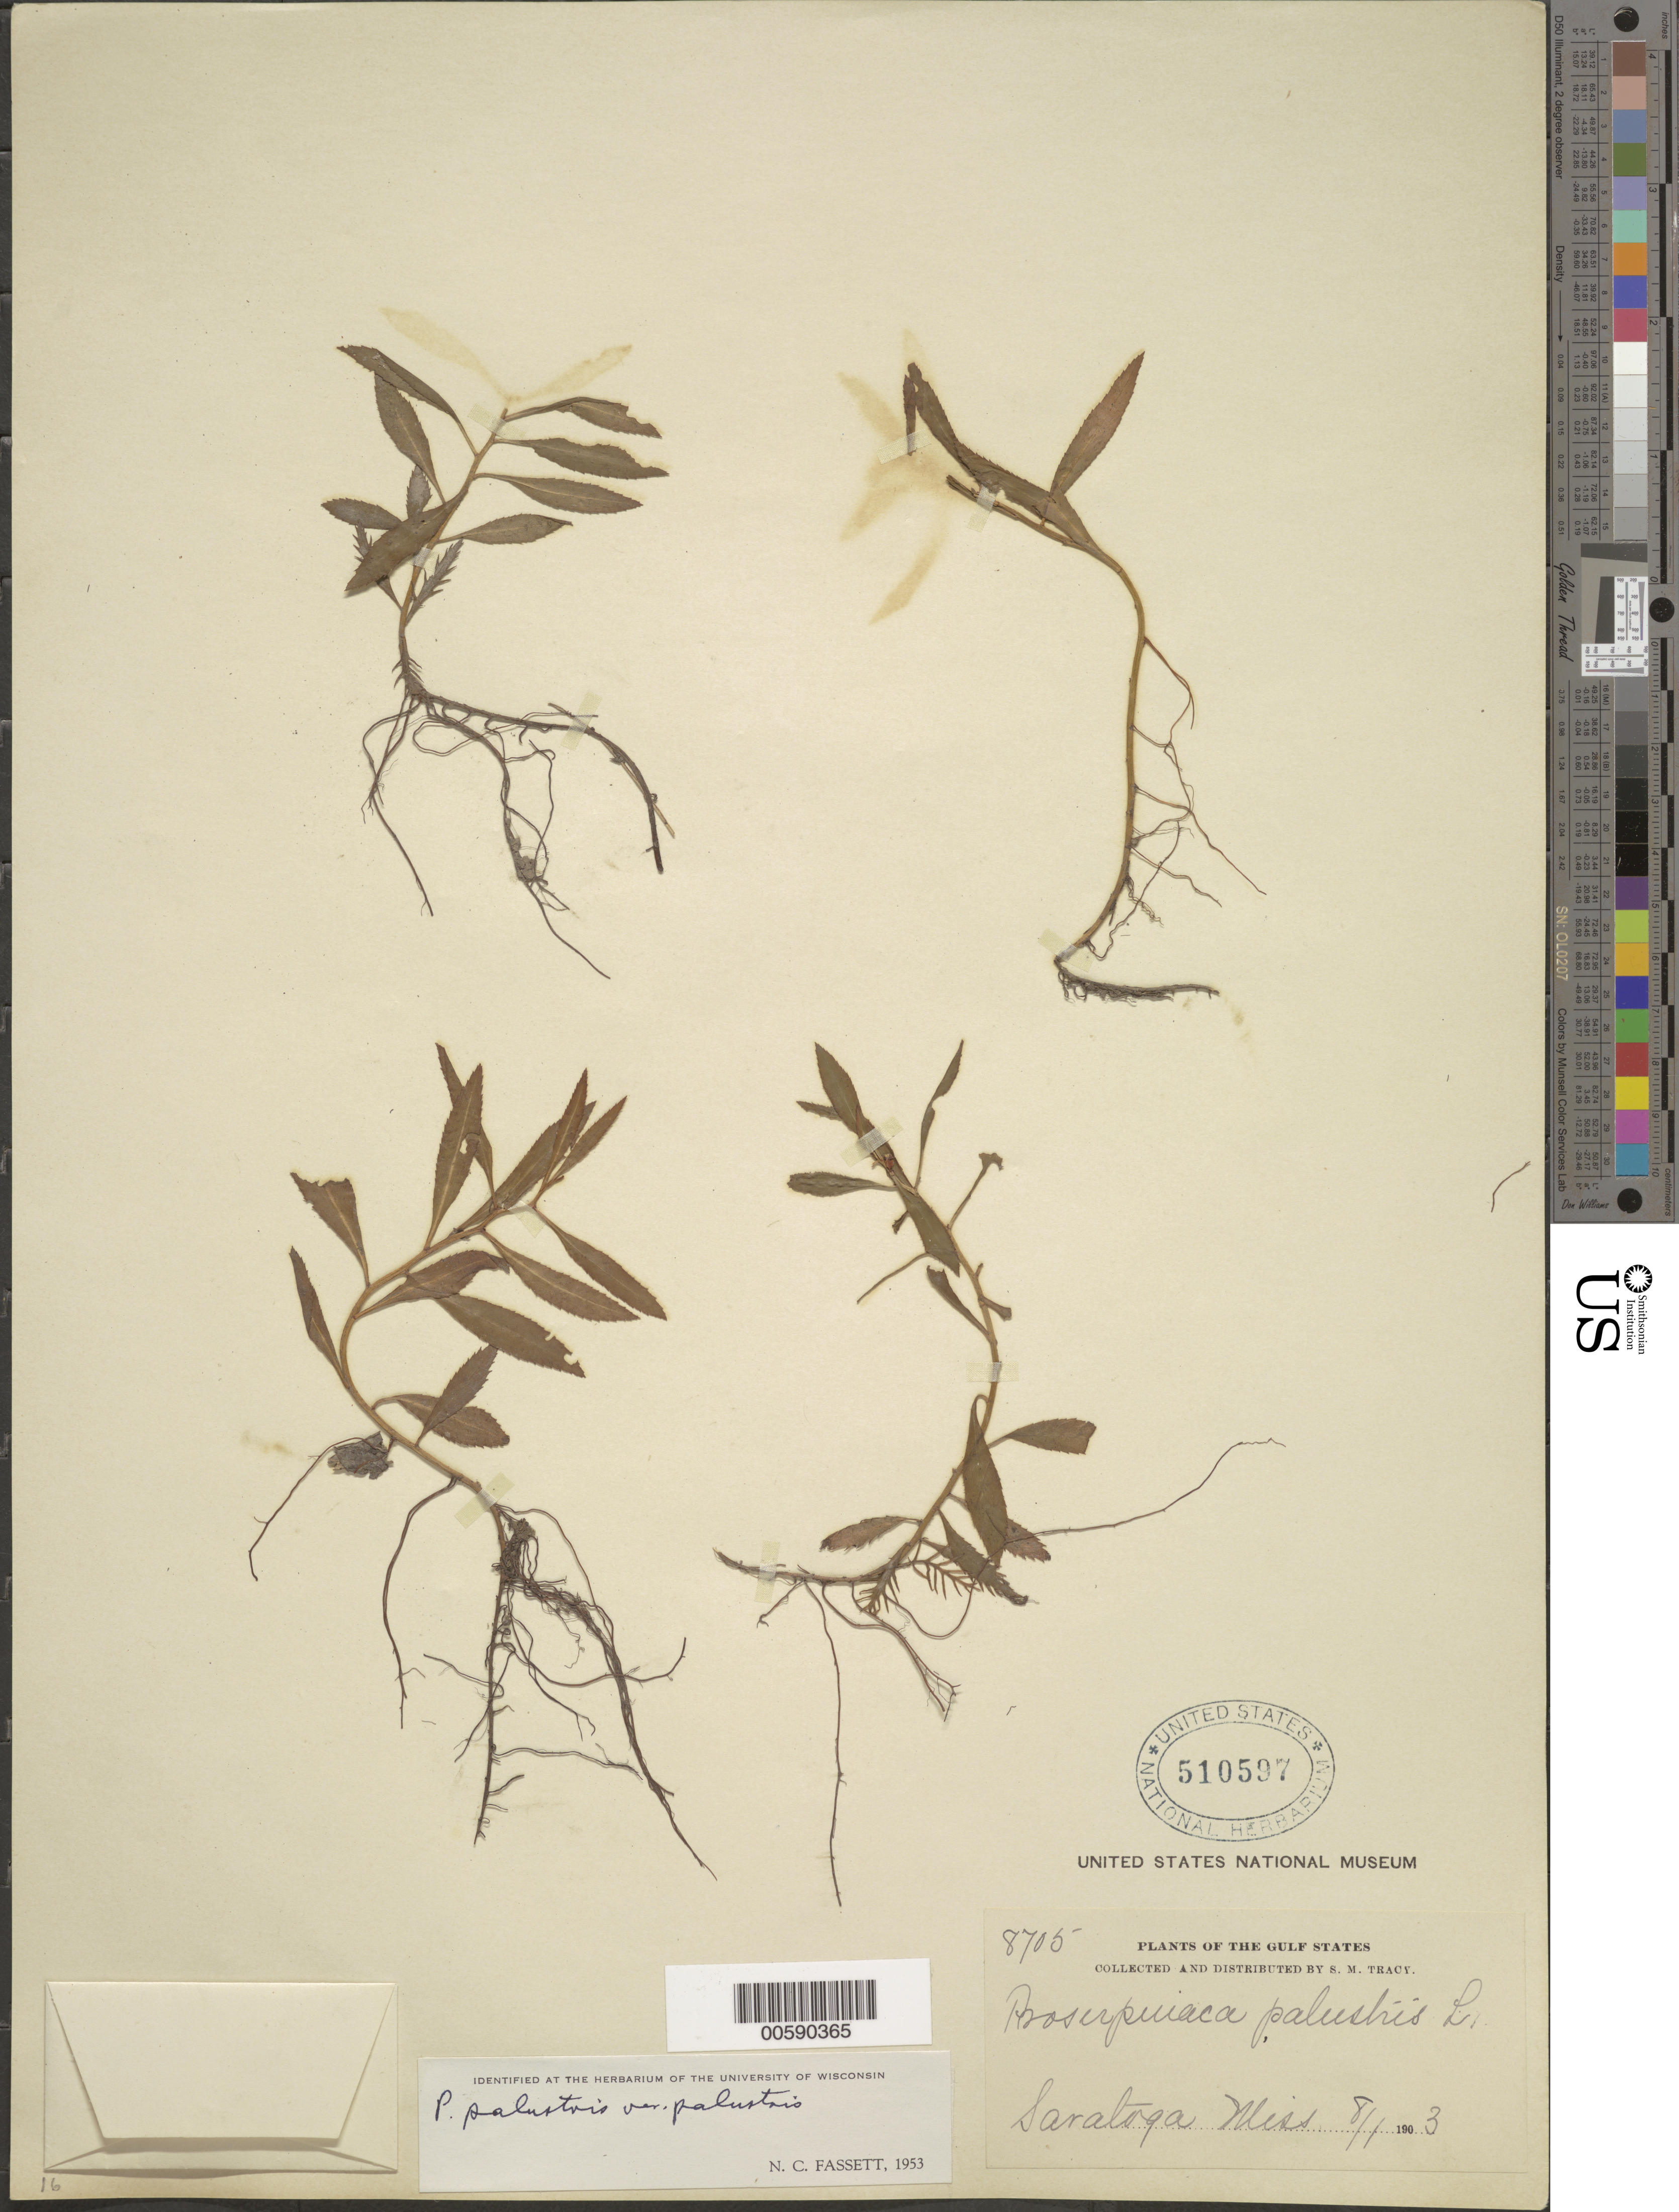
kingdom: Plantae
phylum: Tracheophyta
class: Magnoliopsida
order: Saxifragales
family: Haloragaceae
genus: Proserpinaca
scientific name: Proserpinaca palustris var. palustris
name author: L.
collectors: S. M. Tracy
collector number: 8705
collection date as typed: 08 Jan 1903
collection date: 1903-01-08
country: United States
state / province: Mississippi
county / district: Simpson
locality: Saratoga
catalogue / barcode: US 510597